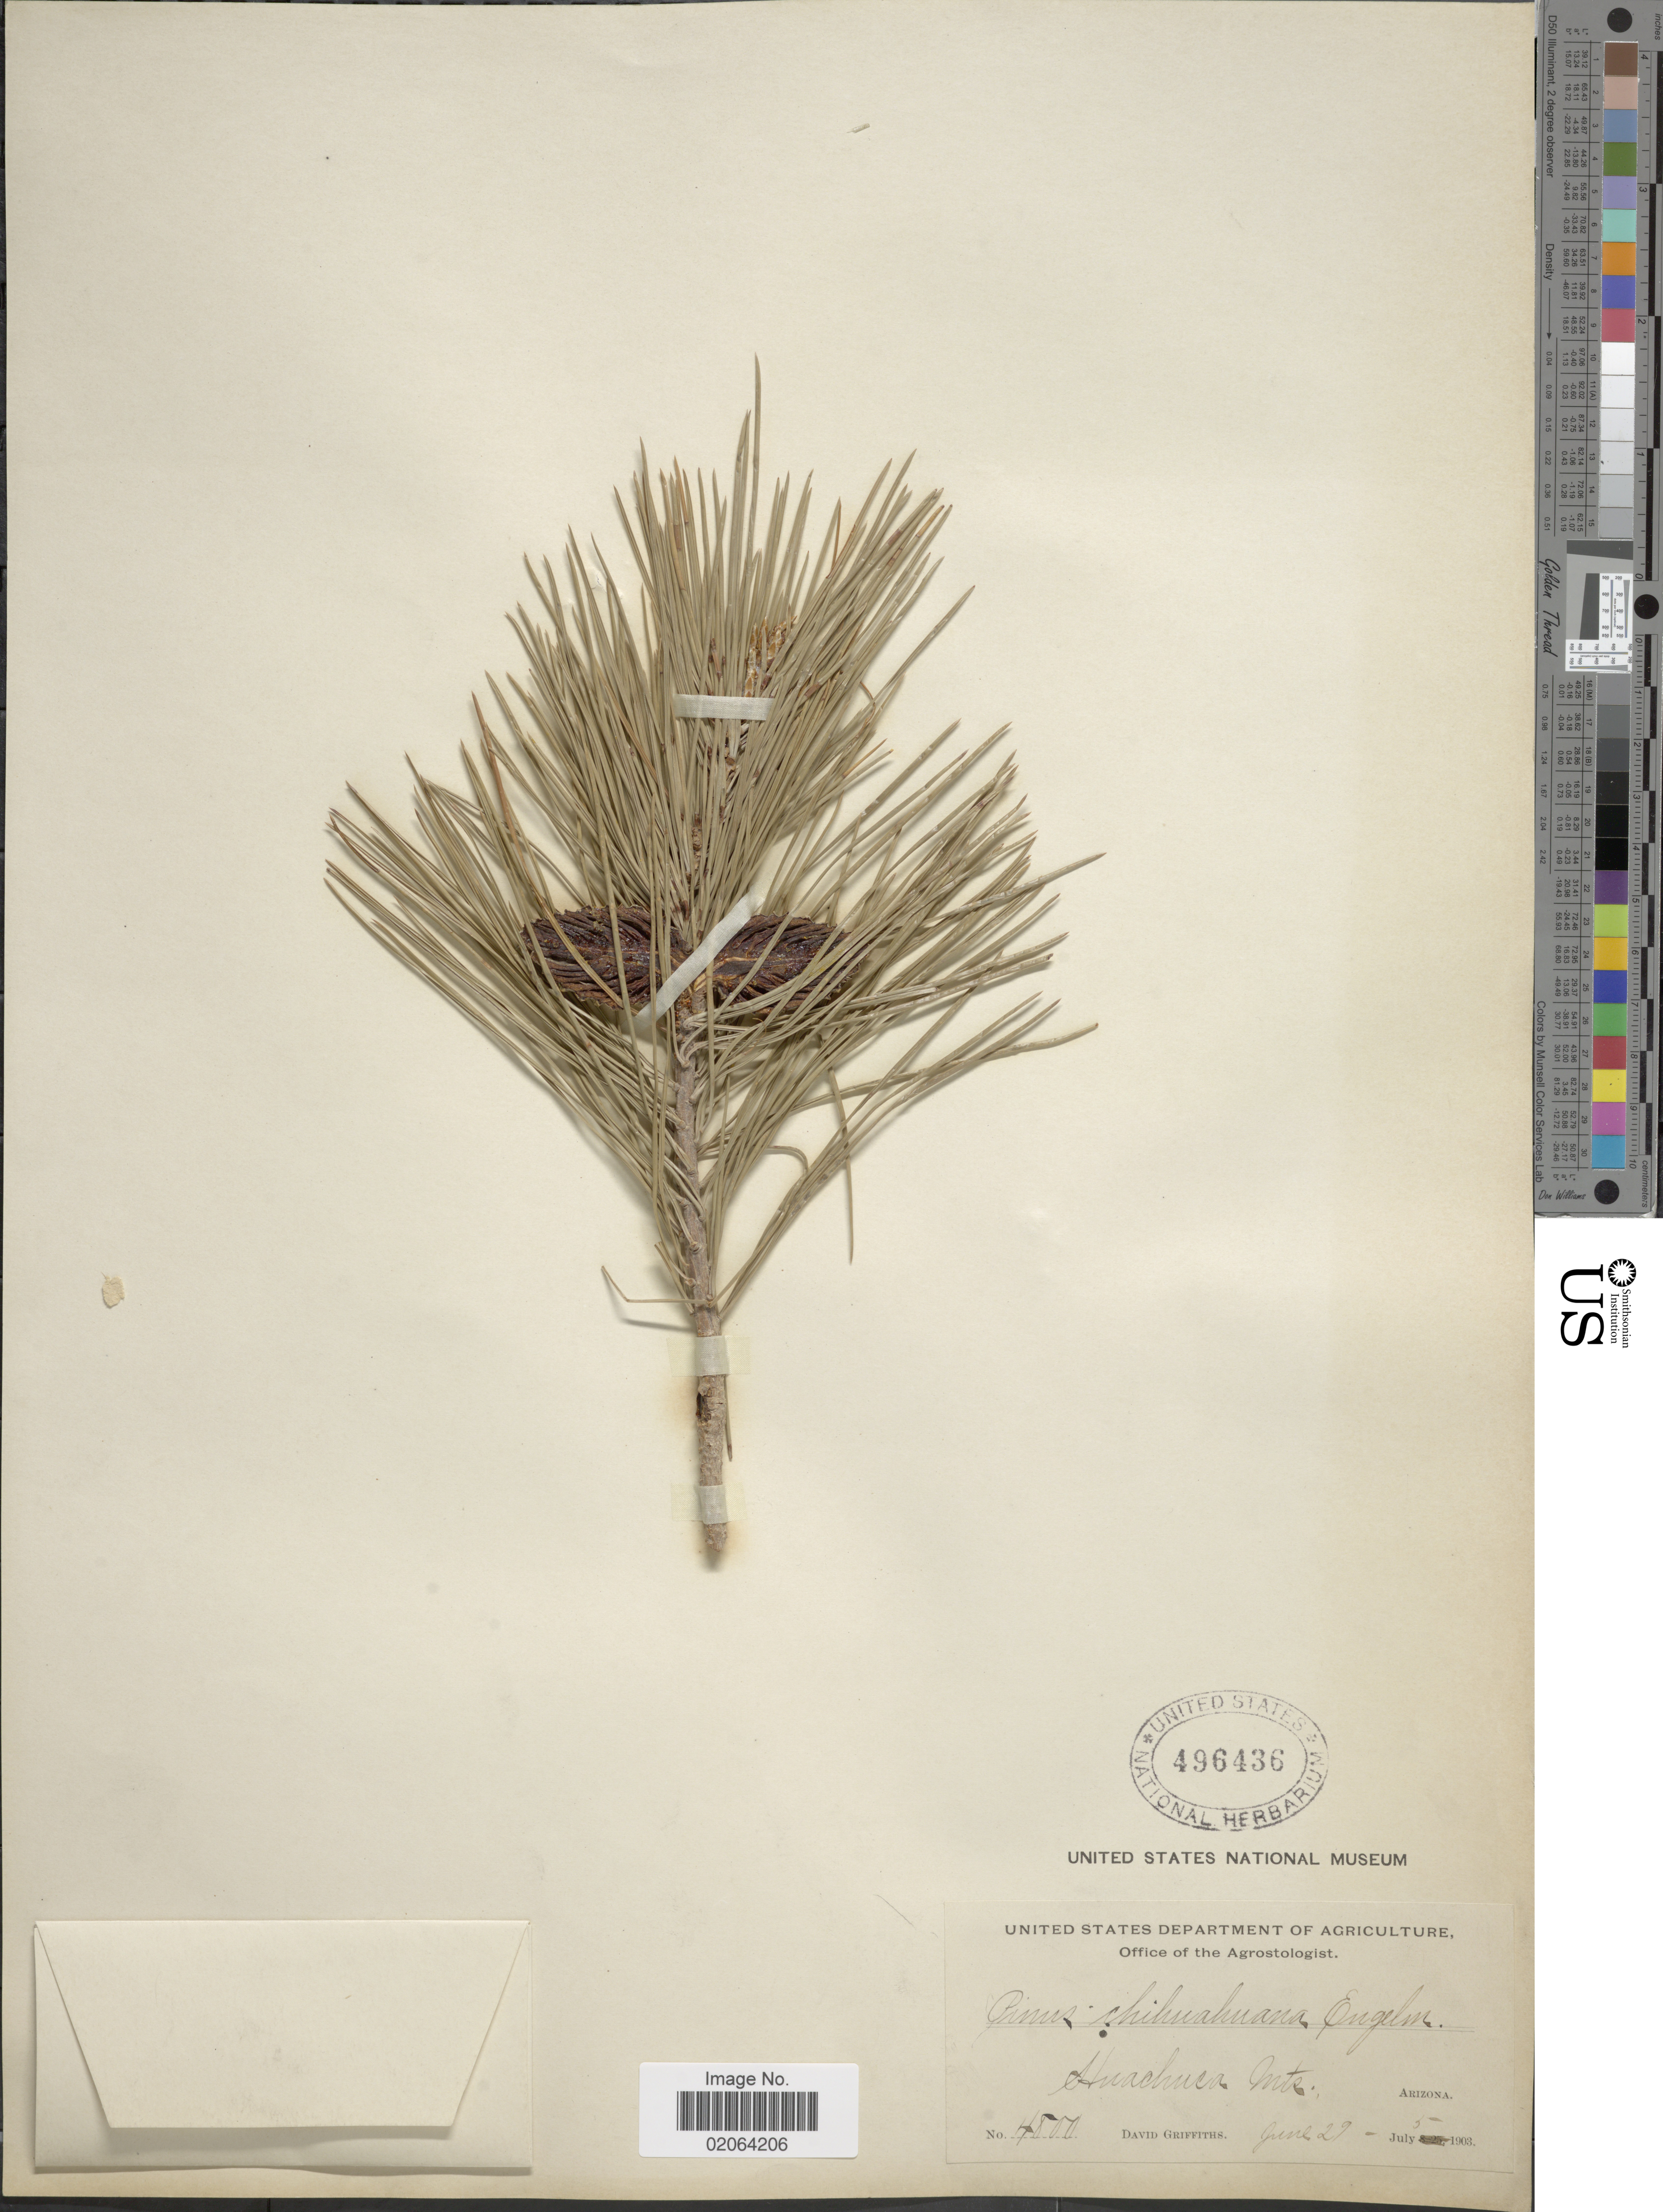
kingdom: Plantae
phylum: Tracheophyta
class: Pinopsida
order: Pinales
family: Pinaceae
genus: Pinus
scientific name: Pinus leiophylla var. chihuahuana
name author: (Engelm.) Shaw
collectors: D. Griffiths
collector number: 4800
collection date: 1903-06-27/1903-07-05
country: United States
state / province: Arizona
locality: Huachuca Mts.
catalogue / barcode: US 496436